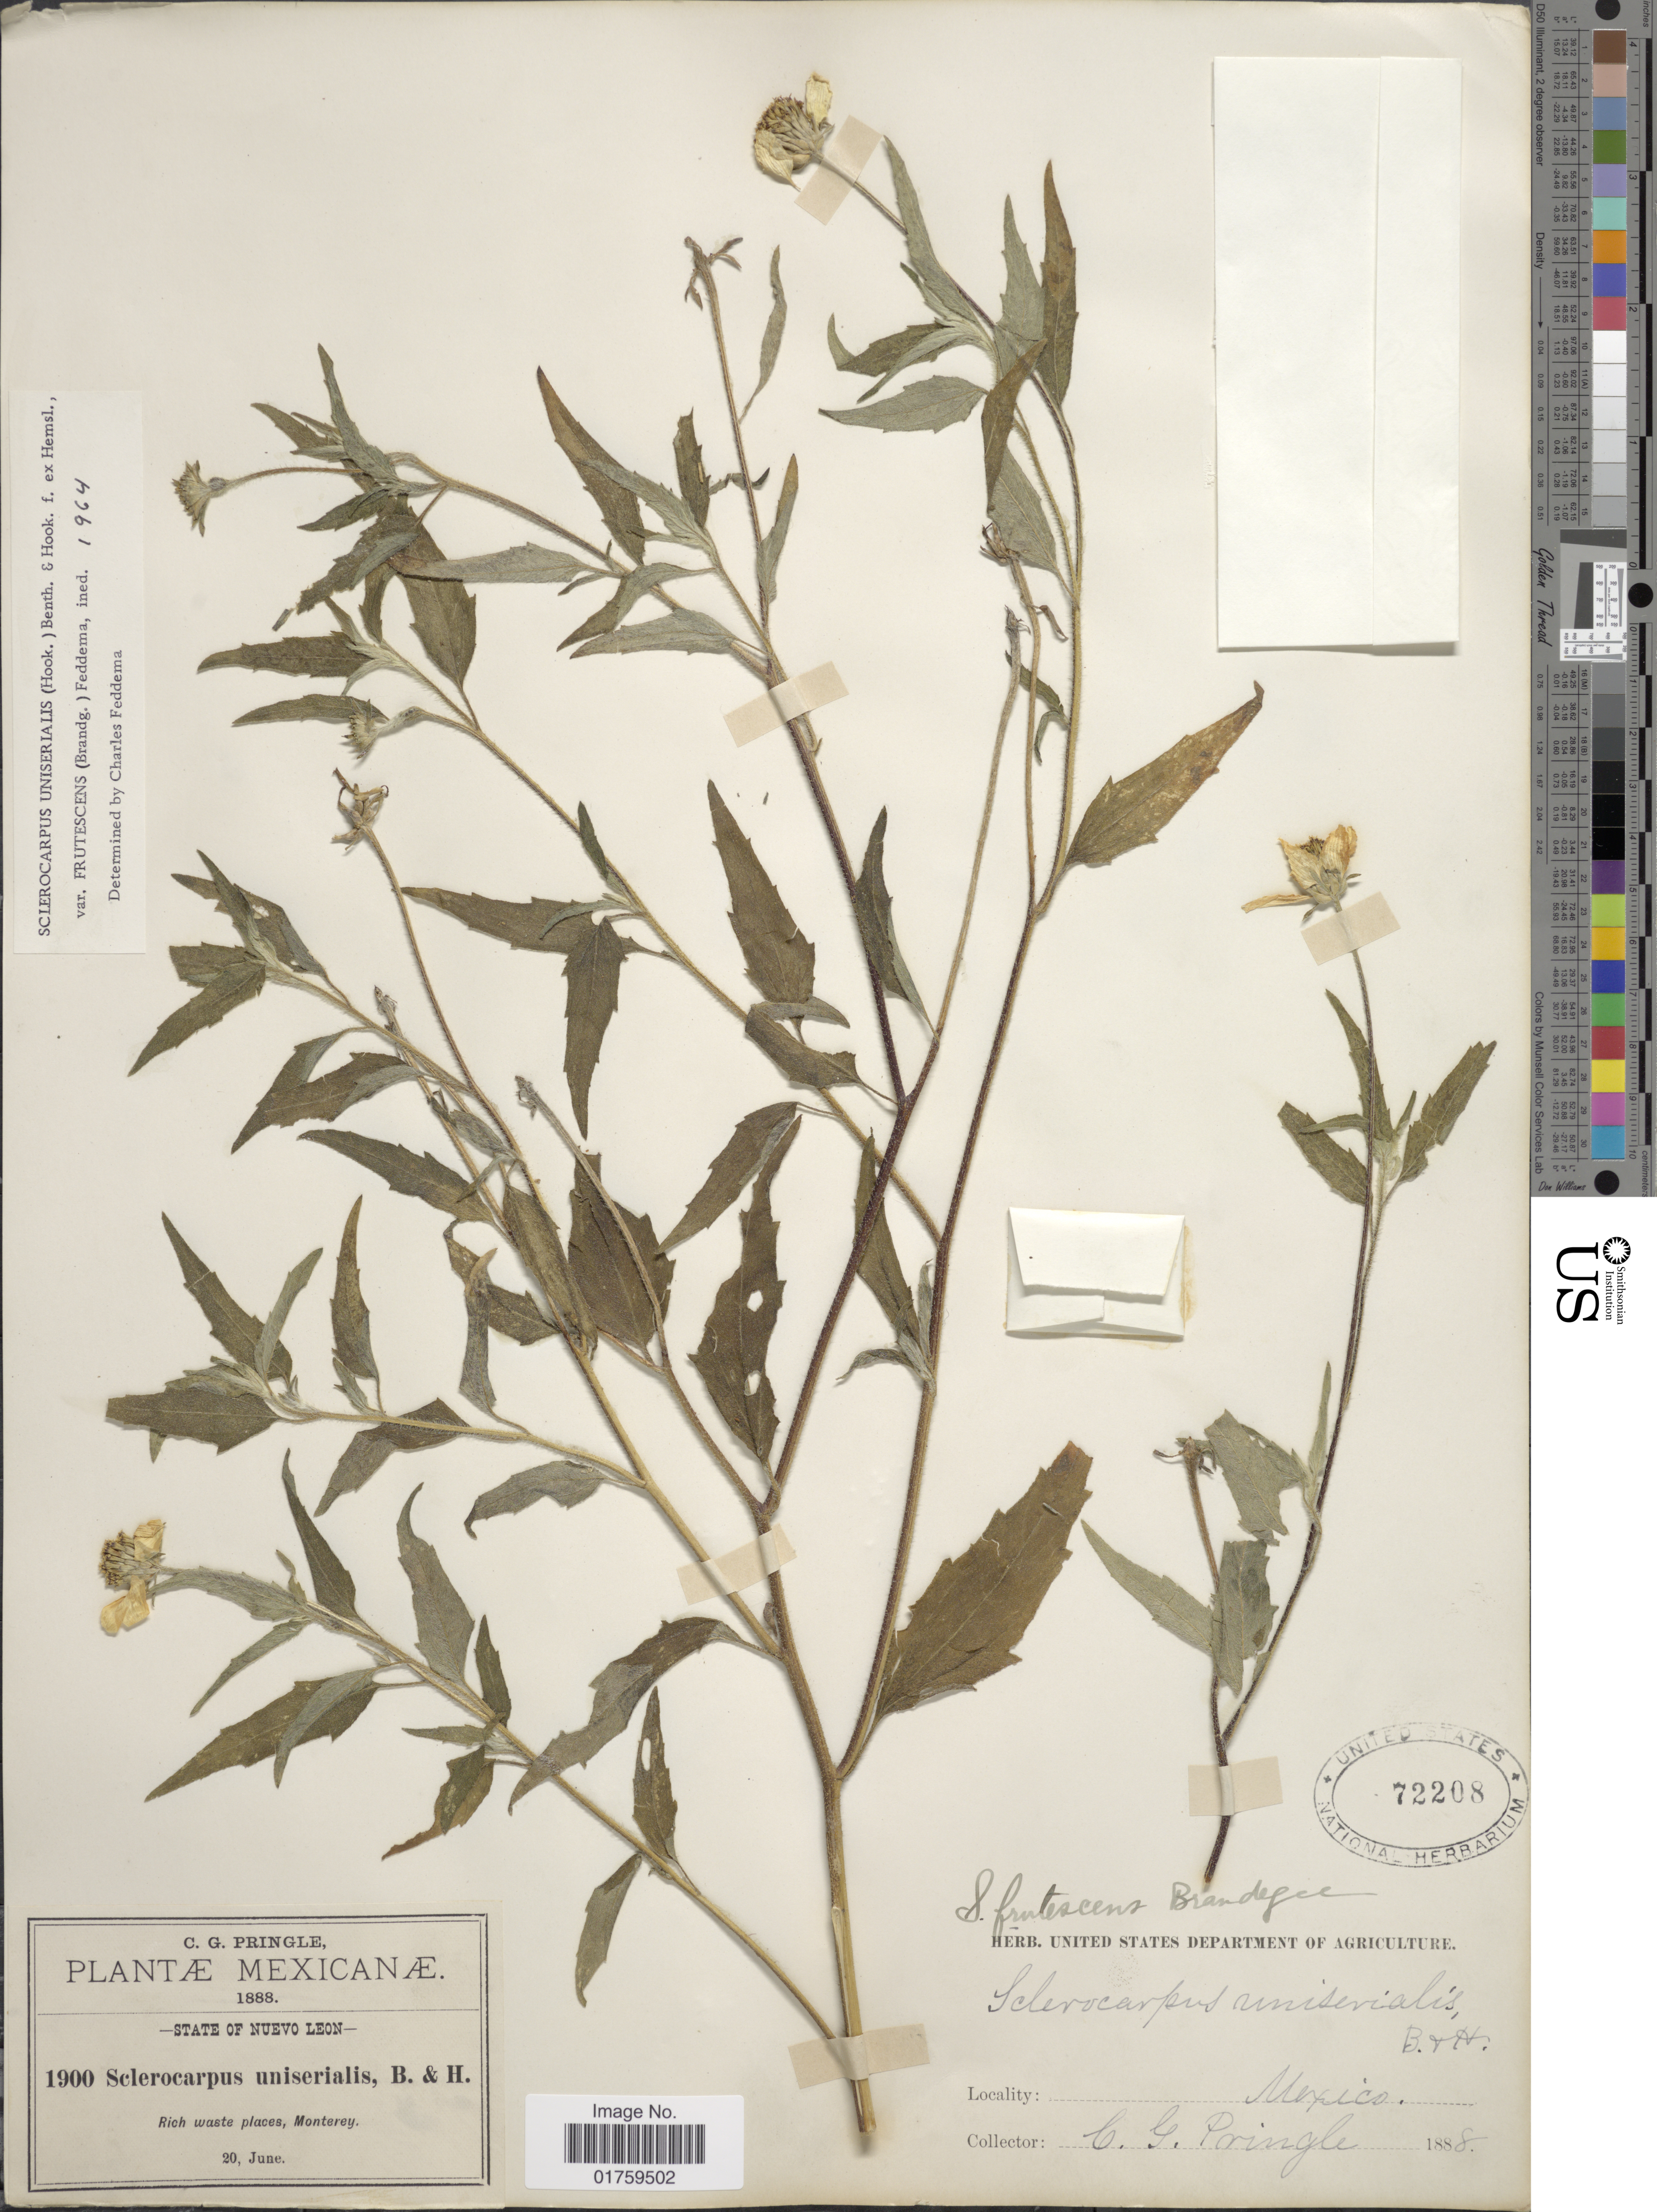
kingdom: Plantae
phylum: Tracheophyta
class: Magnoliopsida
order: Asterales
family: Asteraceae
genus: Sclerocarpus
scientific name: Sclerocarpus uniserialis var. frutescens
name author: (Brandegee) Feddema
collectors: C. G. Pringle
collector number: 1900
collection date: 1888-06-20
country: Mexico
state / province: Nuevo León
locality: State of Nuevo León. Rich waste places, Monterey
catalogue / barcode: US 72208